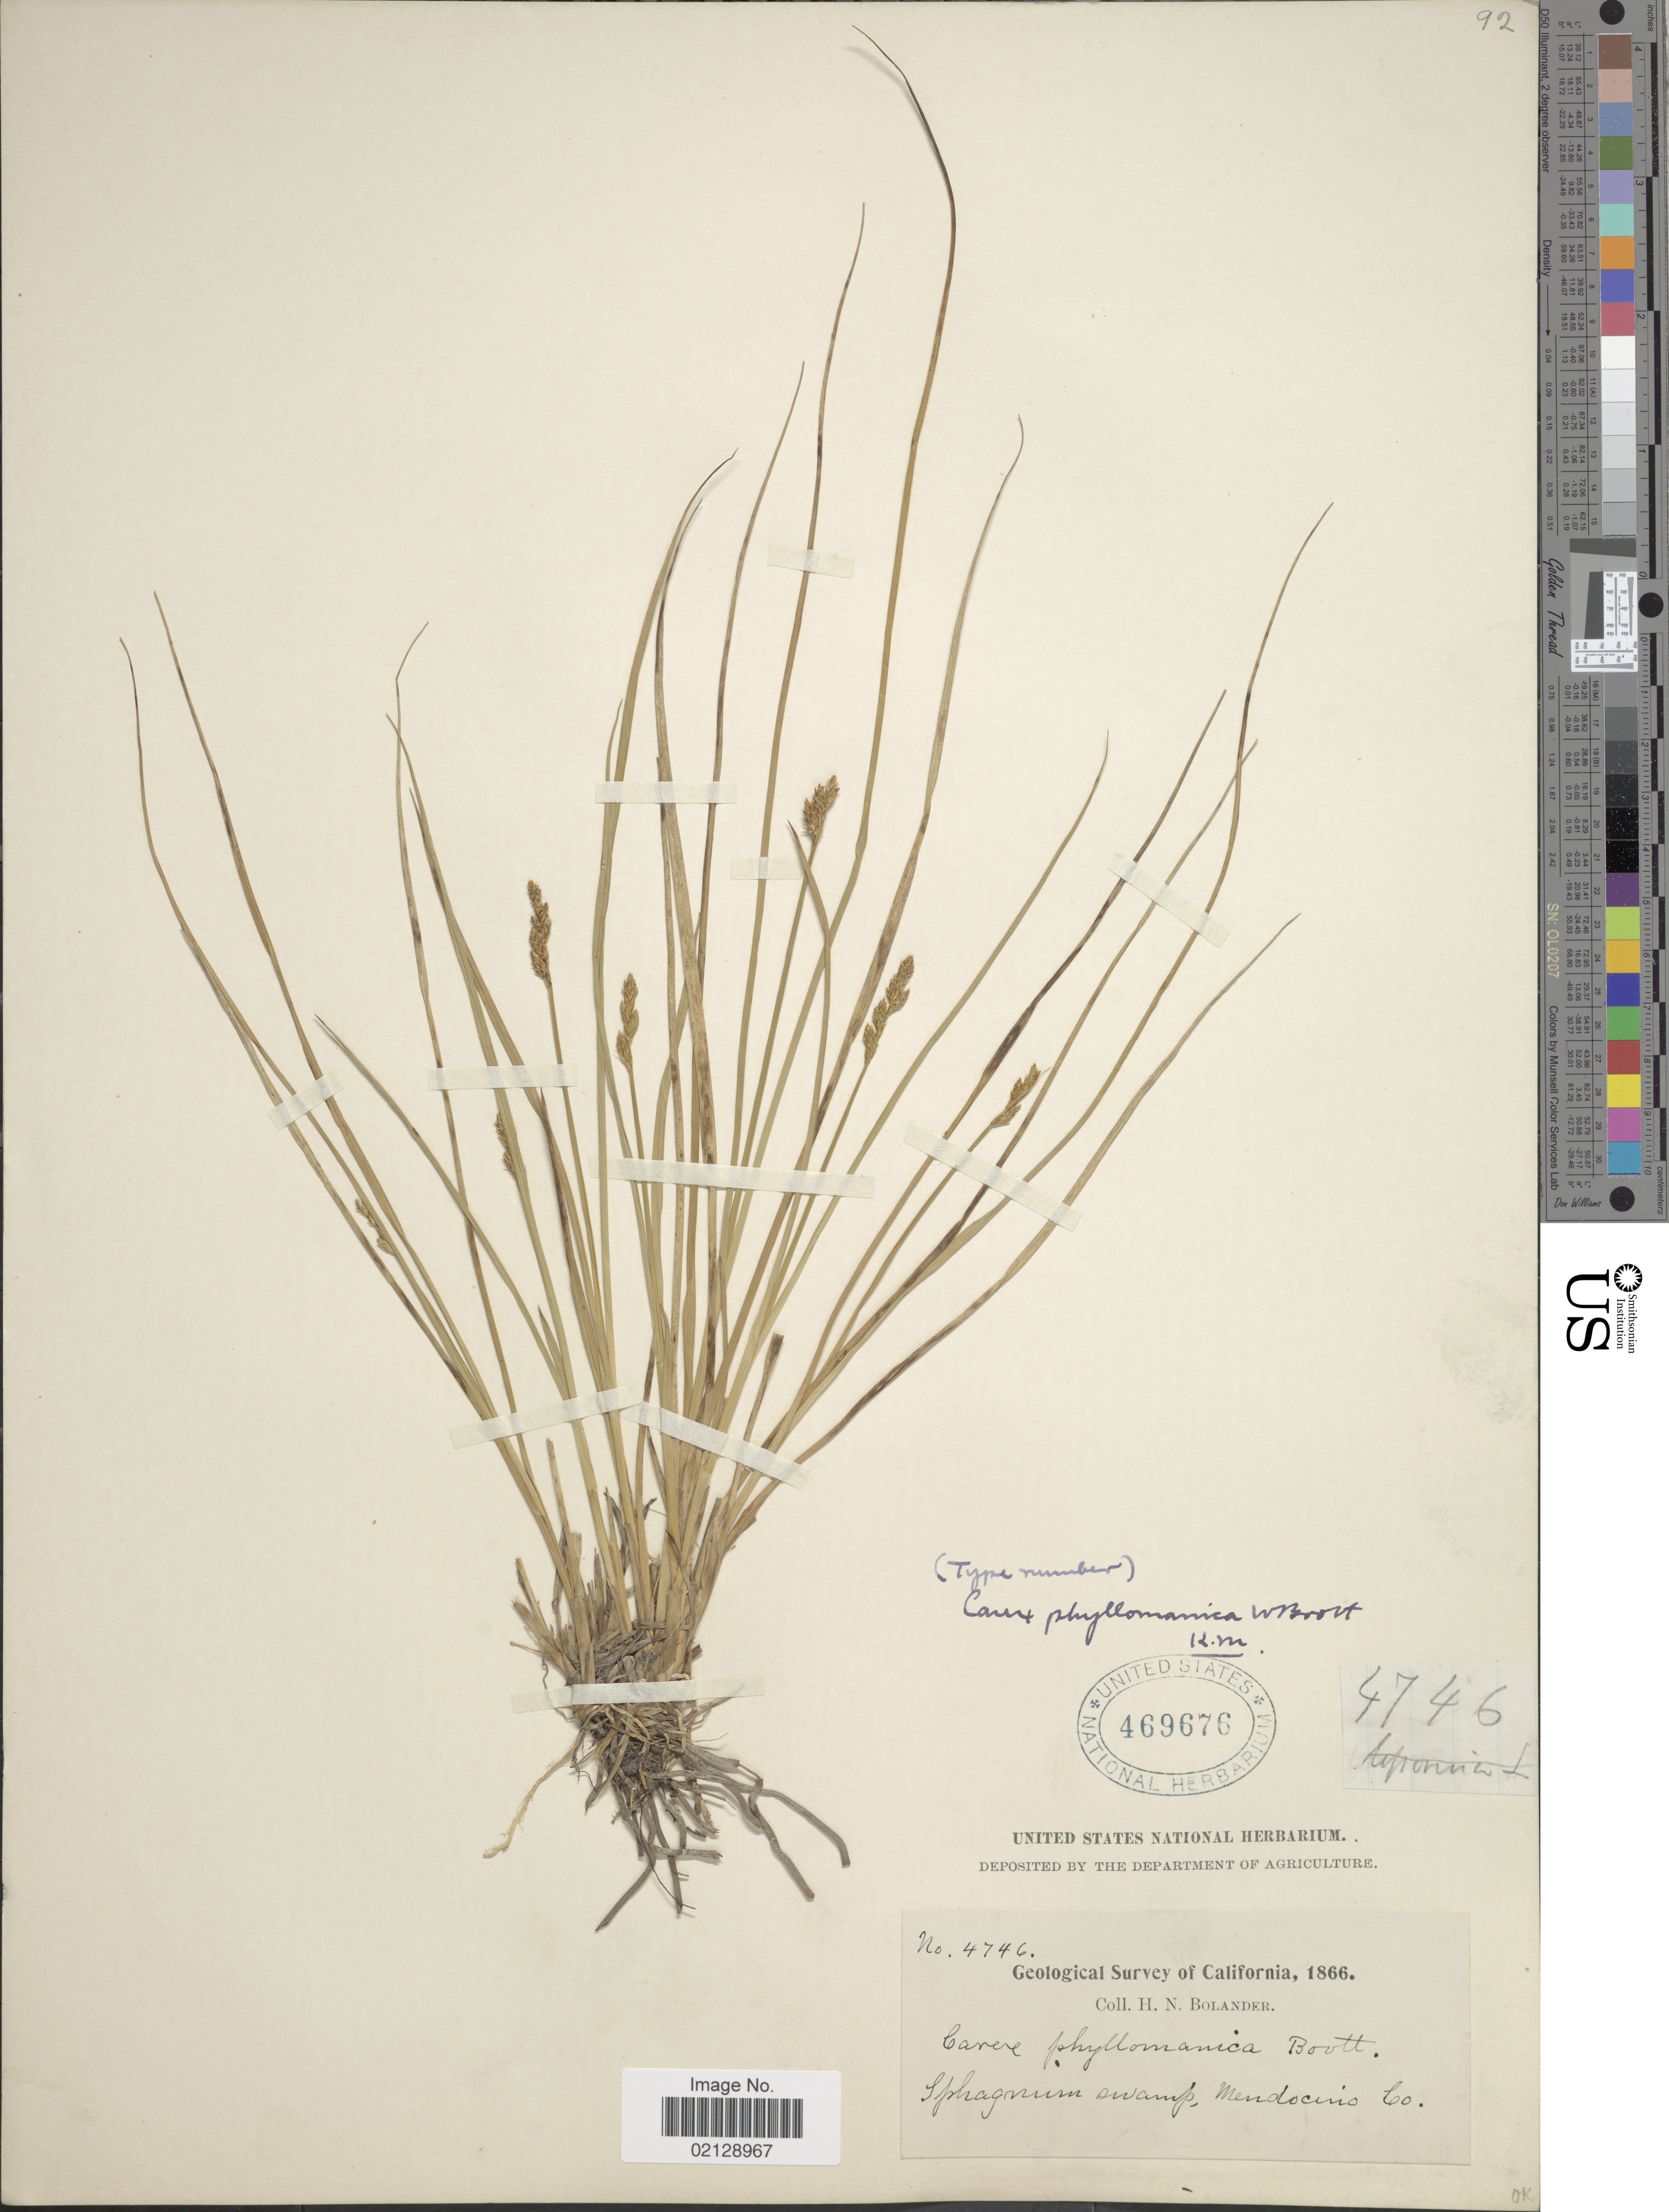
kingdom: Plantae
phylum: Tracheophyta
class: Liliopsida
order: Poales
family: Cyperaceae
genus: Carex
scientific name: Carex echinata subsp. phyllomanica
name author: (W. Boott) Reznicek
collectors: H. Bolander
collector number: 4746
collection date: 1866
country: United States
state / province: California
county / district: Mendocino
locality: Sphagnum swamp, Mendocino Co.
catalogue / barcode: US 469676